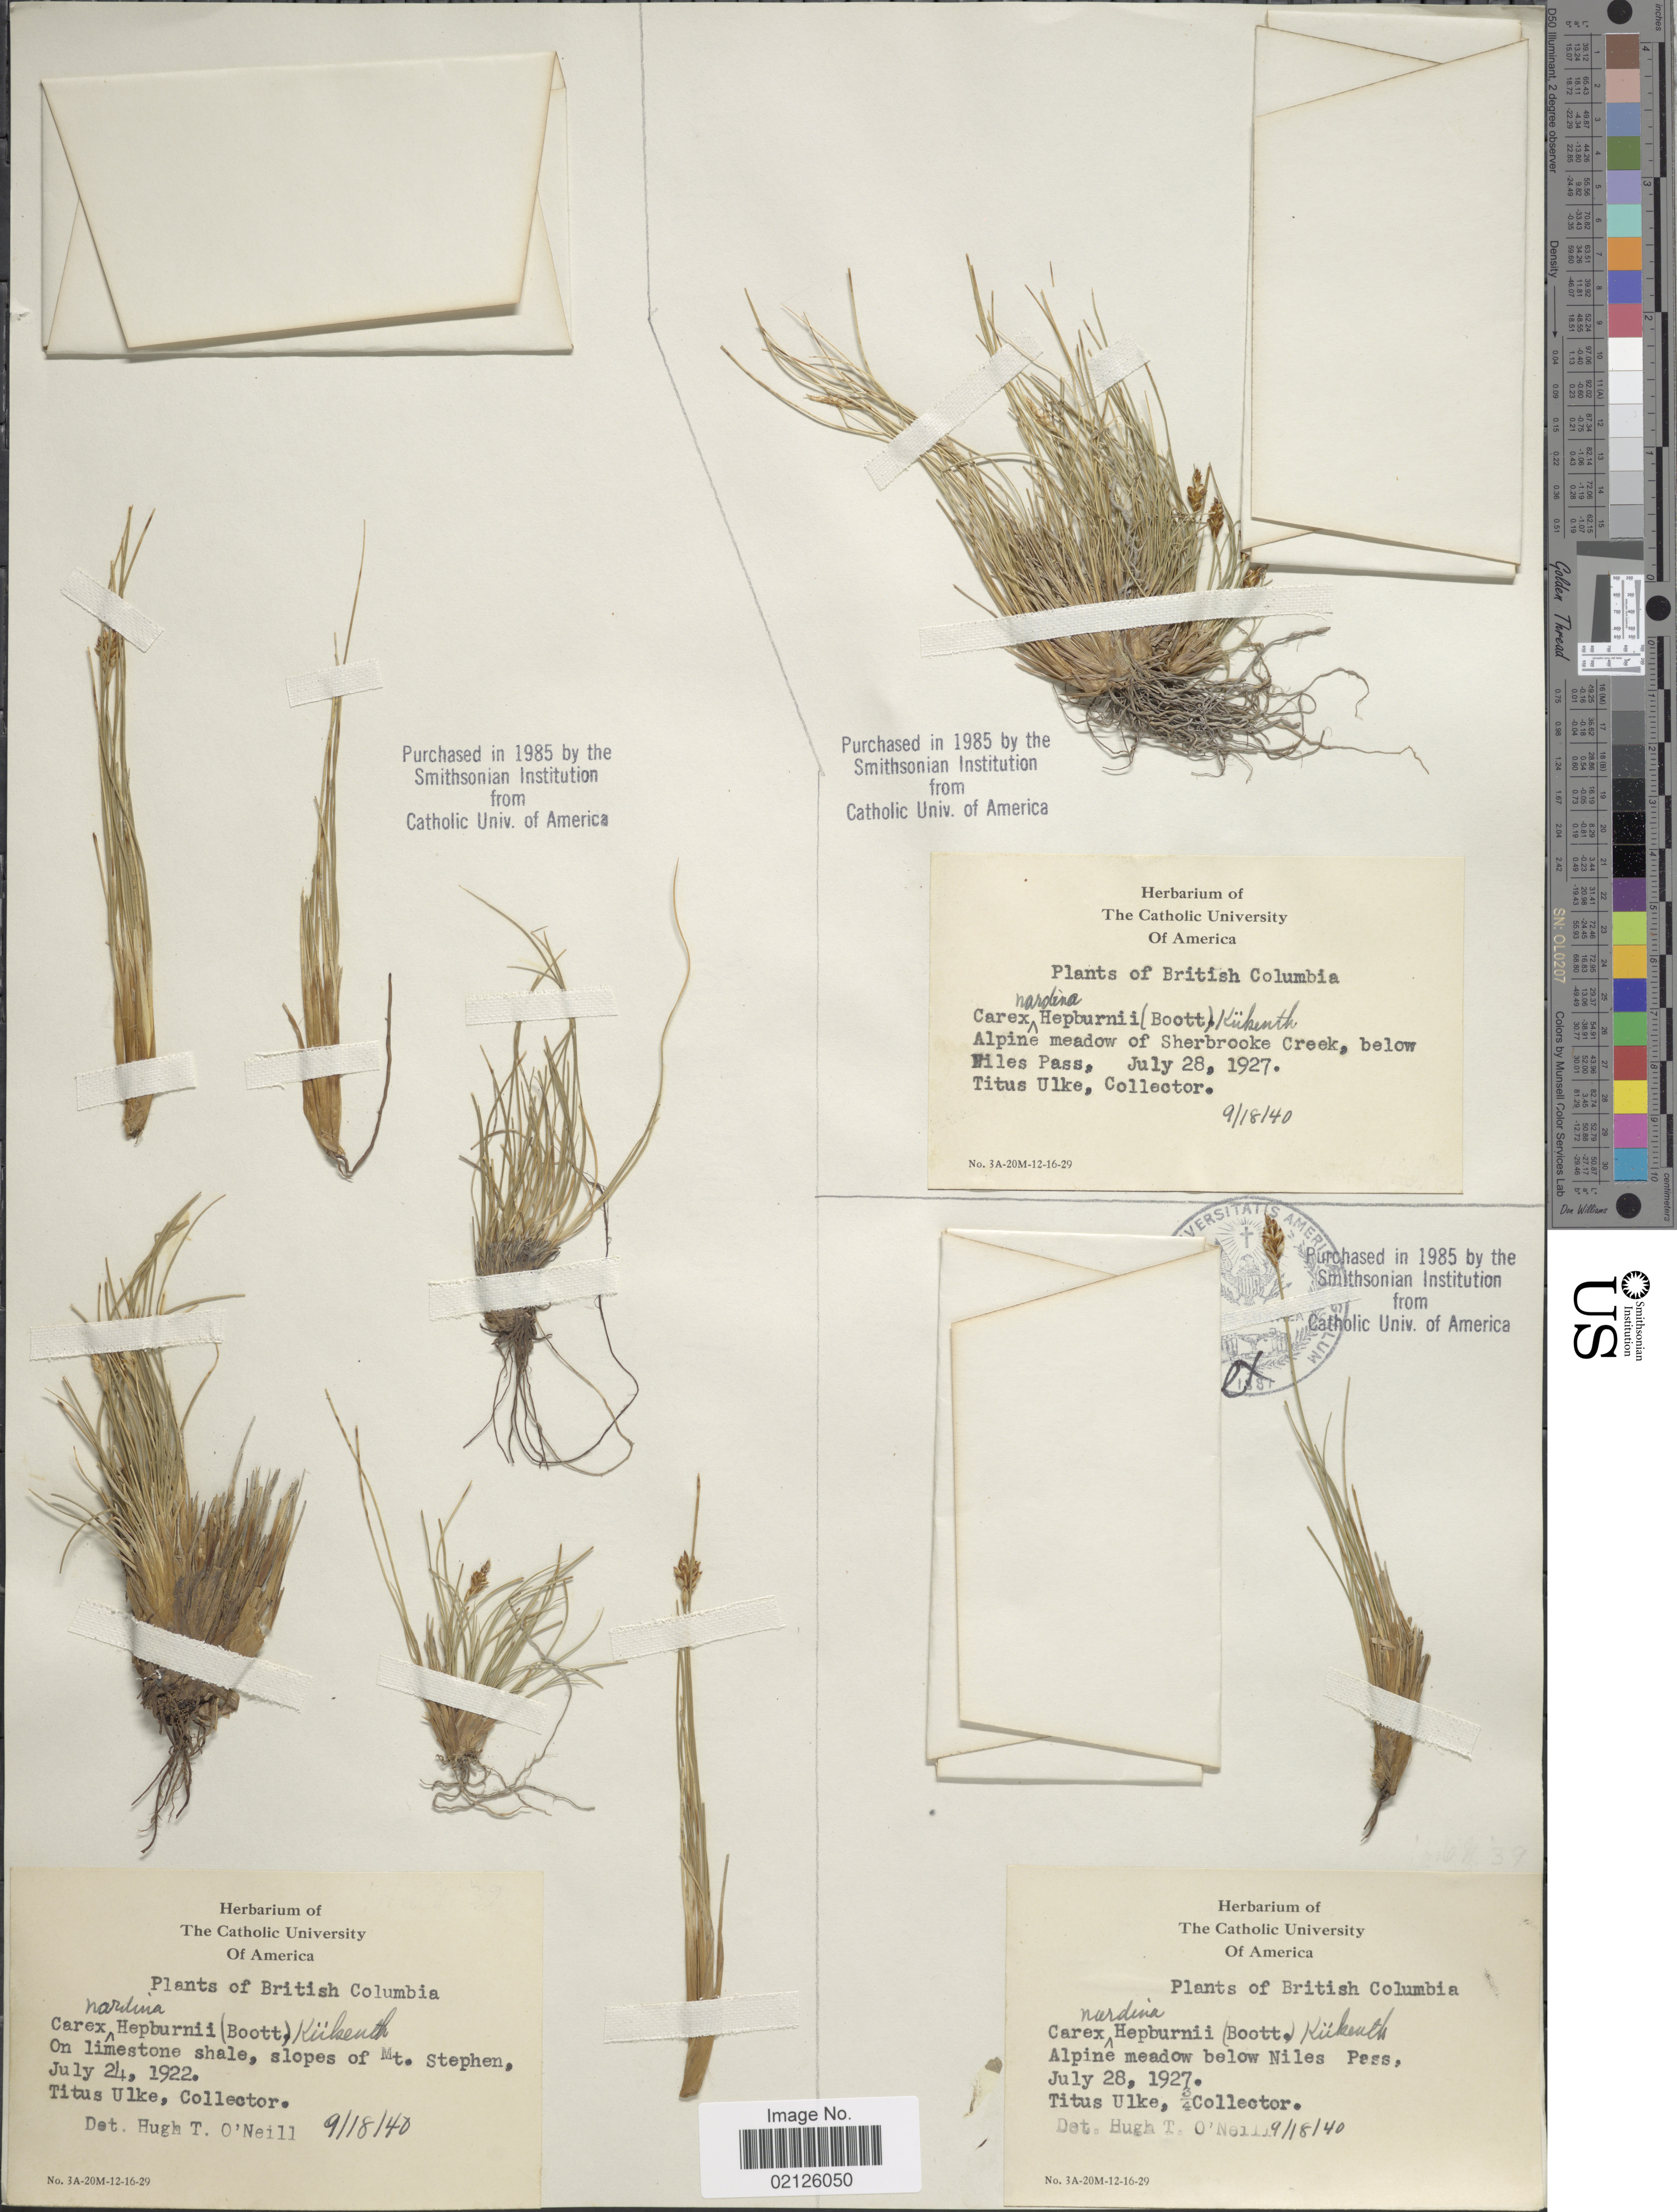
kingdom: Plantae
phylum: Tracheophyta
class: Liliopsida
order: Poales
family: Cyperaceae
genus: Carex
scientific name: Carex nardina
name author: (Hornem.) Fr.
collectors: T. Ulke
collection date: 1927-07-28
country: Canada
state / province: British Columbia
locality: Alpine meadow below Niles Pass.